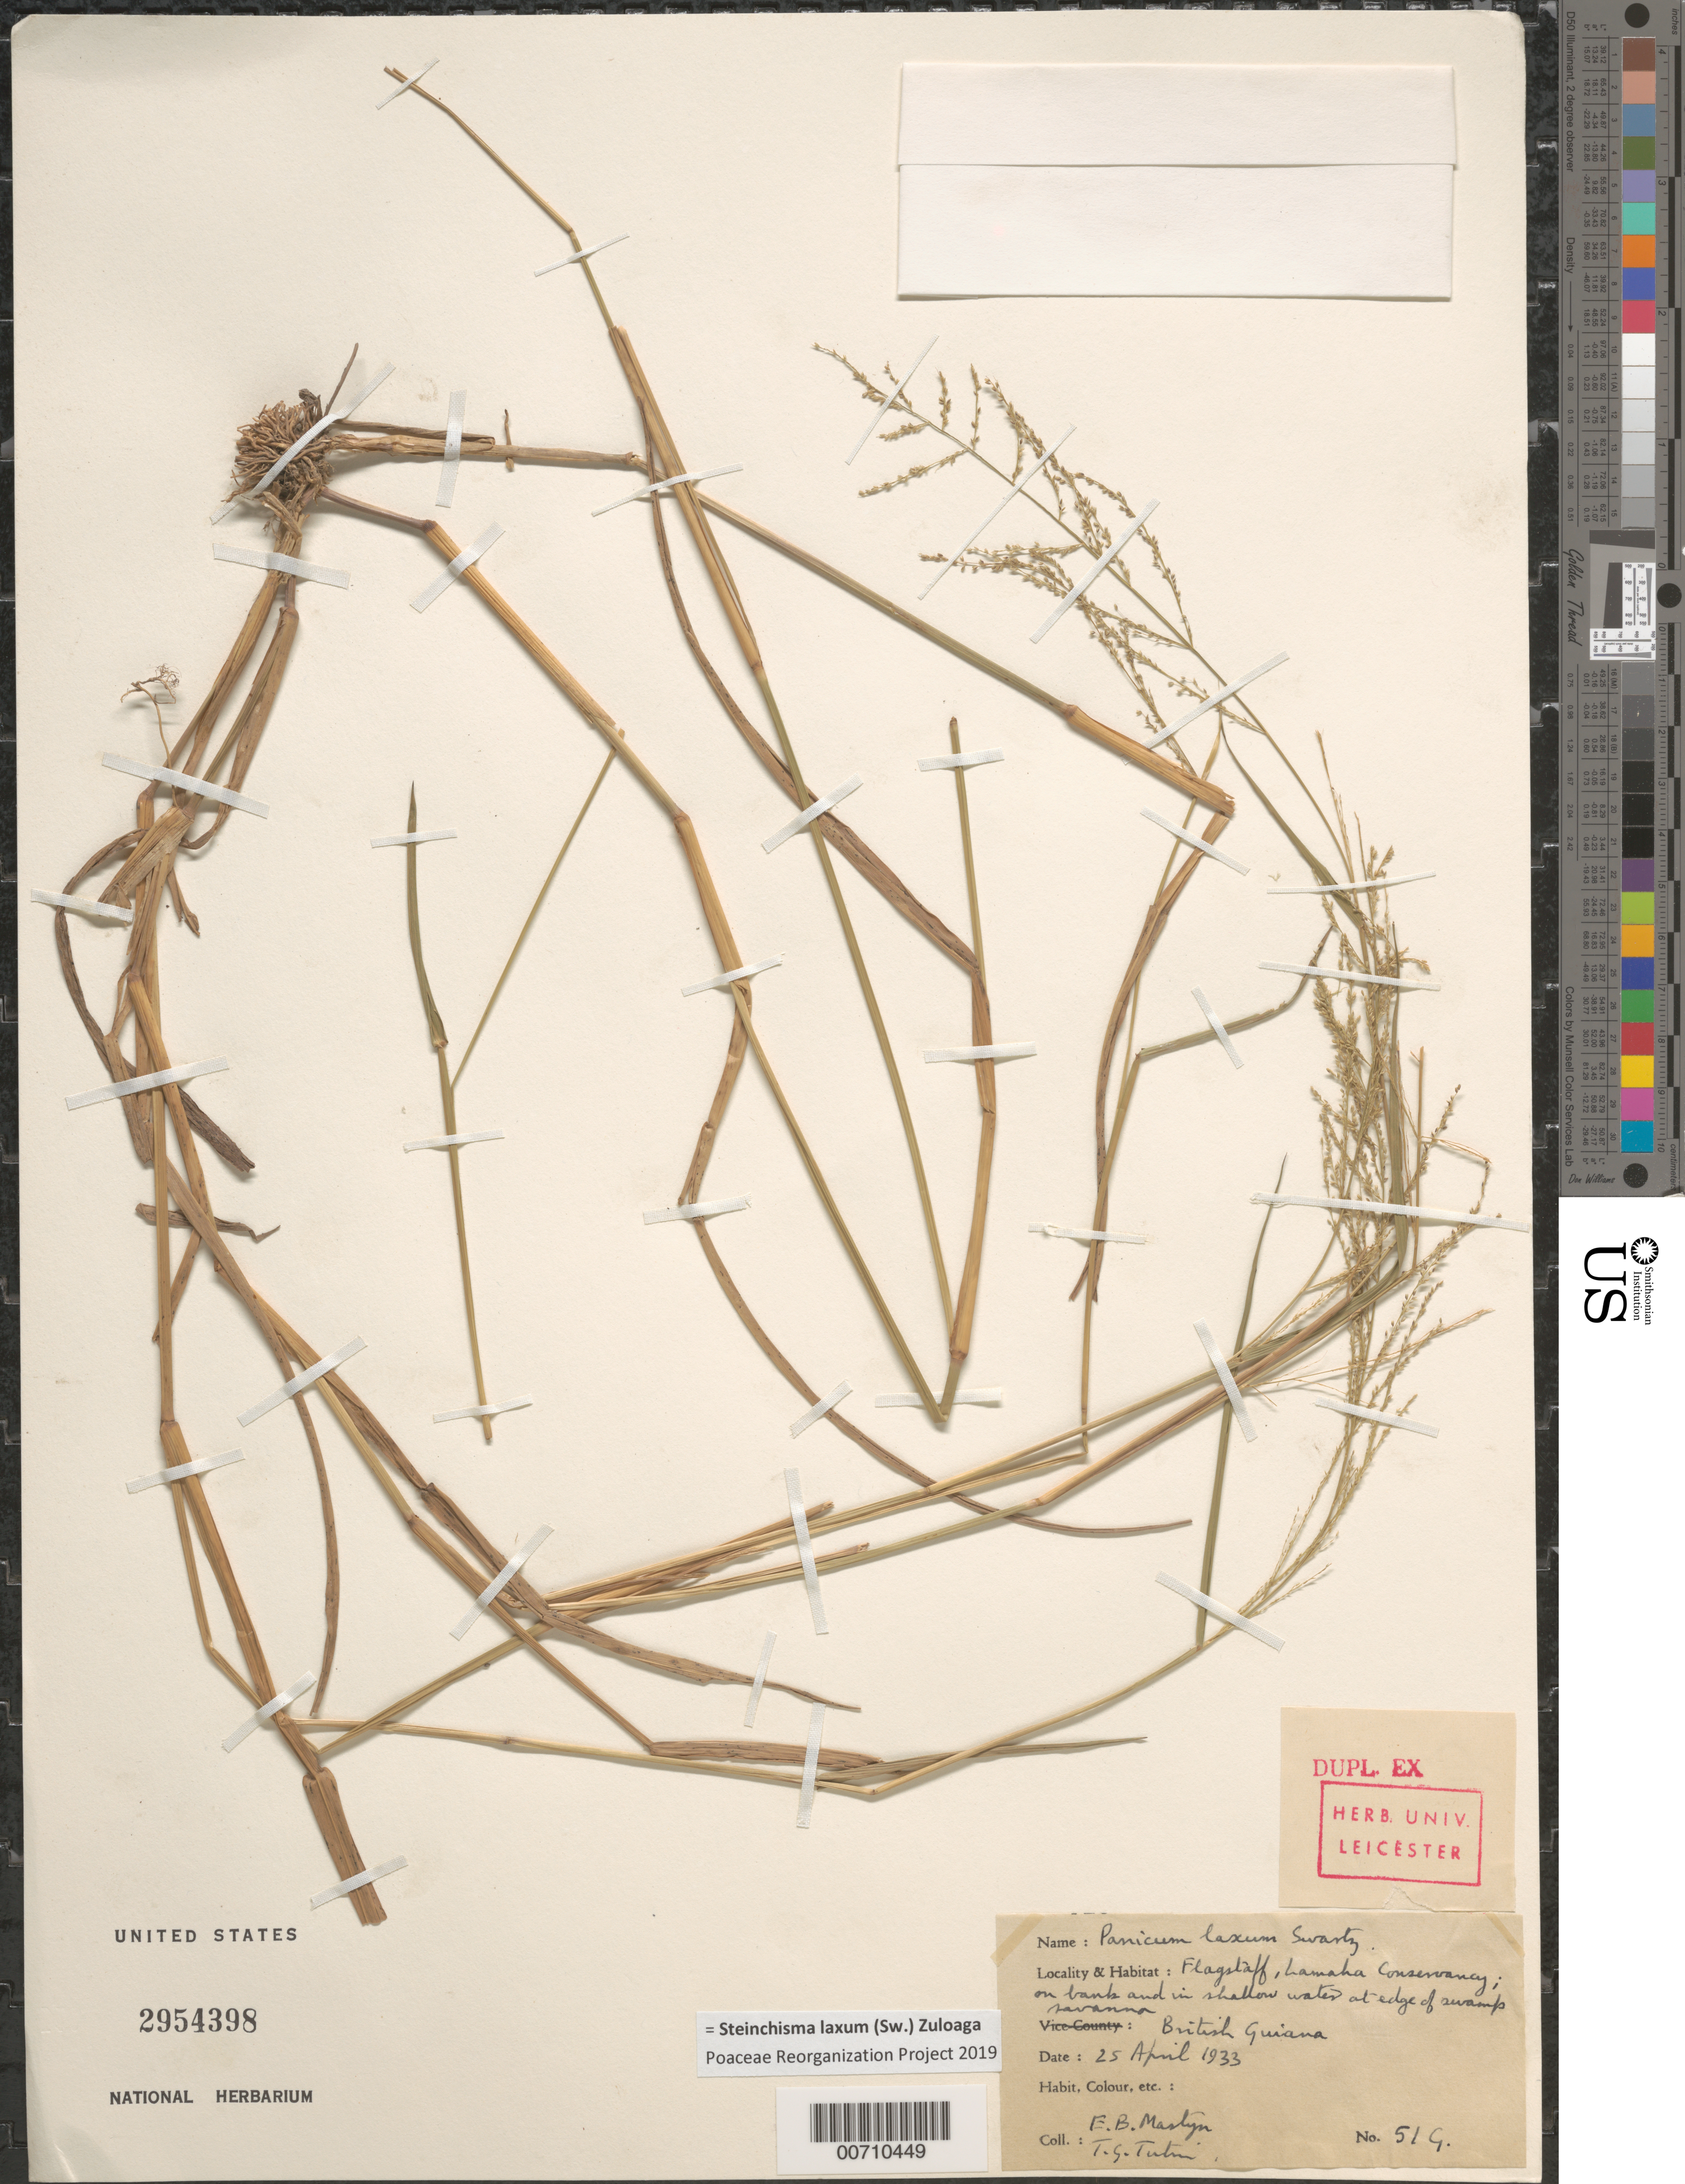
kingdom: Plantae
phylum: Tracheophyta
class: Liliopsida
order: Poales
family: Poaceae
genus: Panicum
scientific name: Panicum laxum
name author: Sw.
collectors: E. Martyn & T. G. Tutin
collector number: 51 G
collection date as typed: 25-Apr-33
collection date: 1933-04-25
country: Guyana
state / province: Demerara-Mahaica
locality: Lamaha Conservancy, Flagstaff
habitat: On bank and in shallow water at edge of swamp savanna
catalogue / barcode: US 2954398